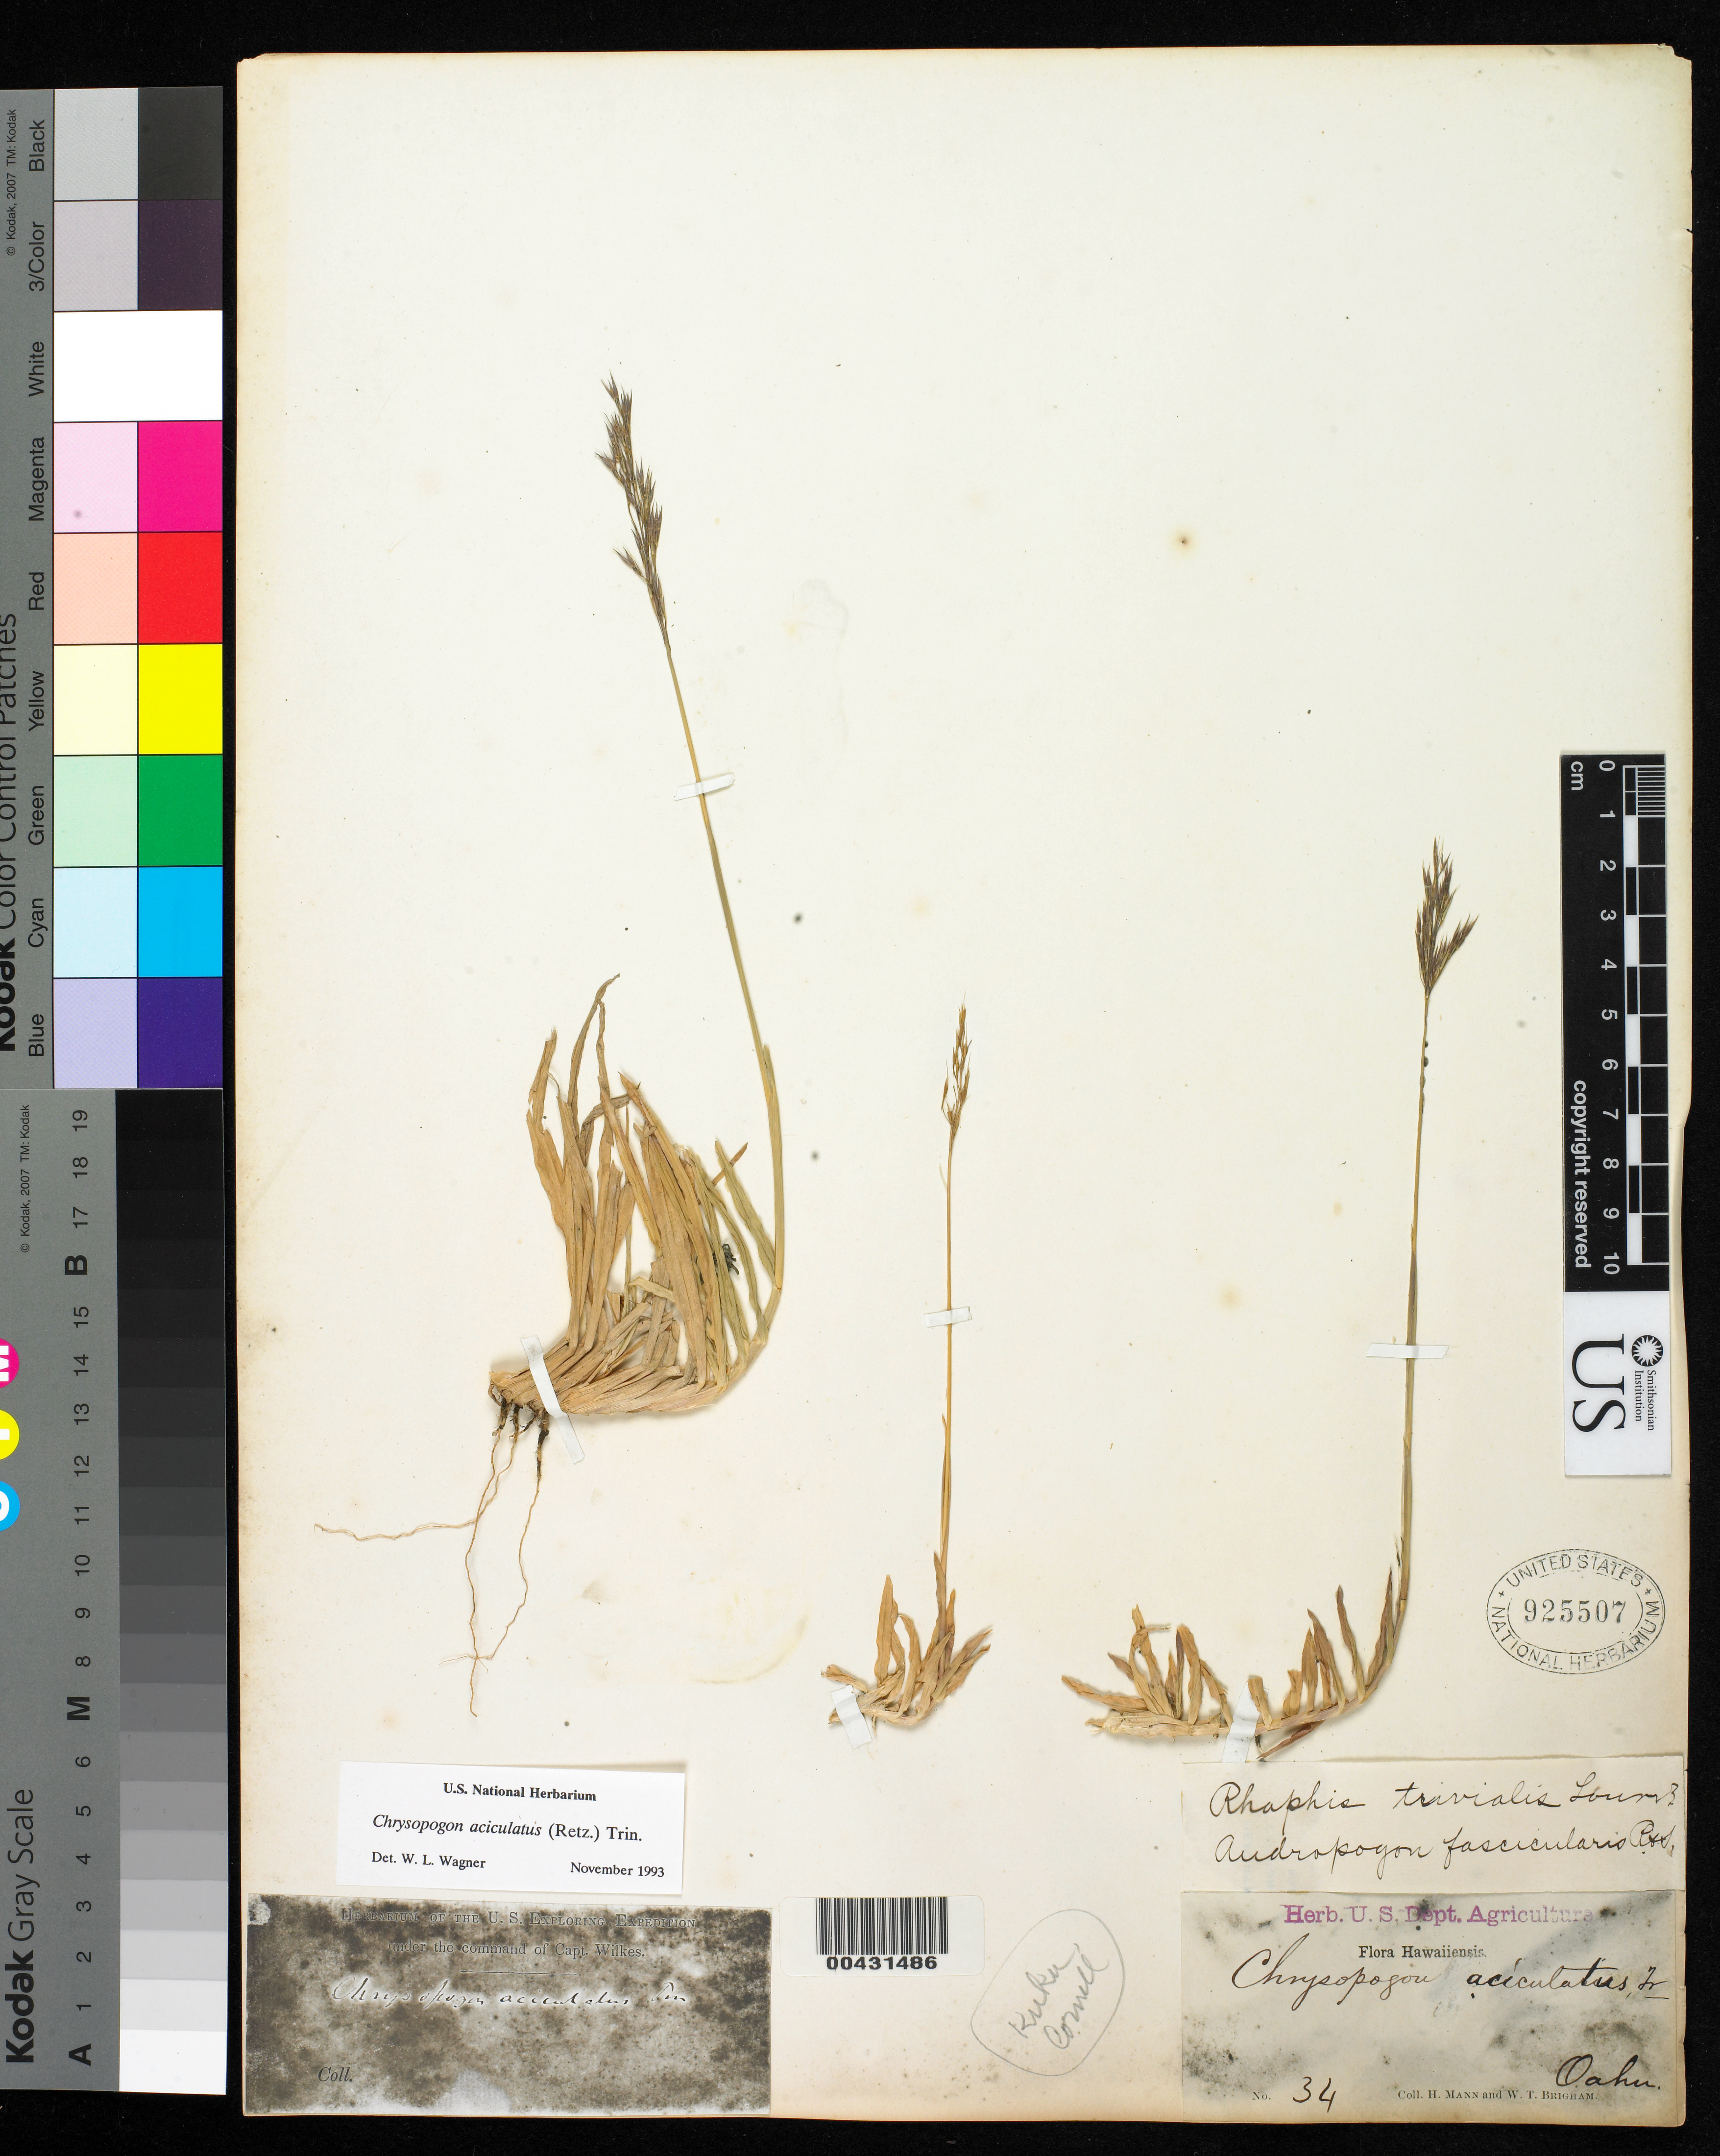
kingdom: Plantae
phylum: Tracheophyta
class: Liliopsida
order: Poales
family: Poaceae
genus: Chrysopogon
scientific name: Chrysopogon aciculatus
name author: (Retz.) Trin.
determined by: Wagner, W. L., (BOT), Smithsonian Institution - National Museum of Natural History (UNITED STATES)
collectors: H. Mann & W. T. Brigham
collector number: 34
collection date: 1838/1842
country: United States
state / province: Hawaii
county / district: Honolulu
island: Oahu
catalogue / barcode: US 925507